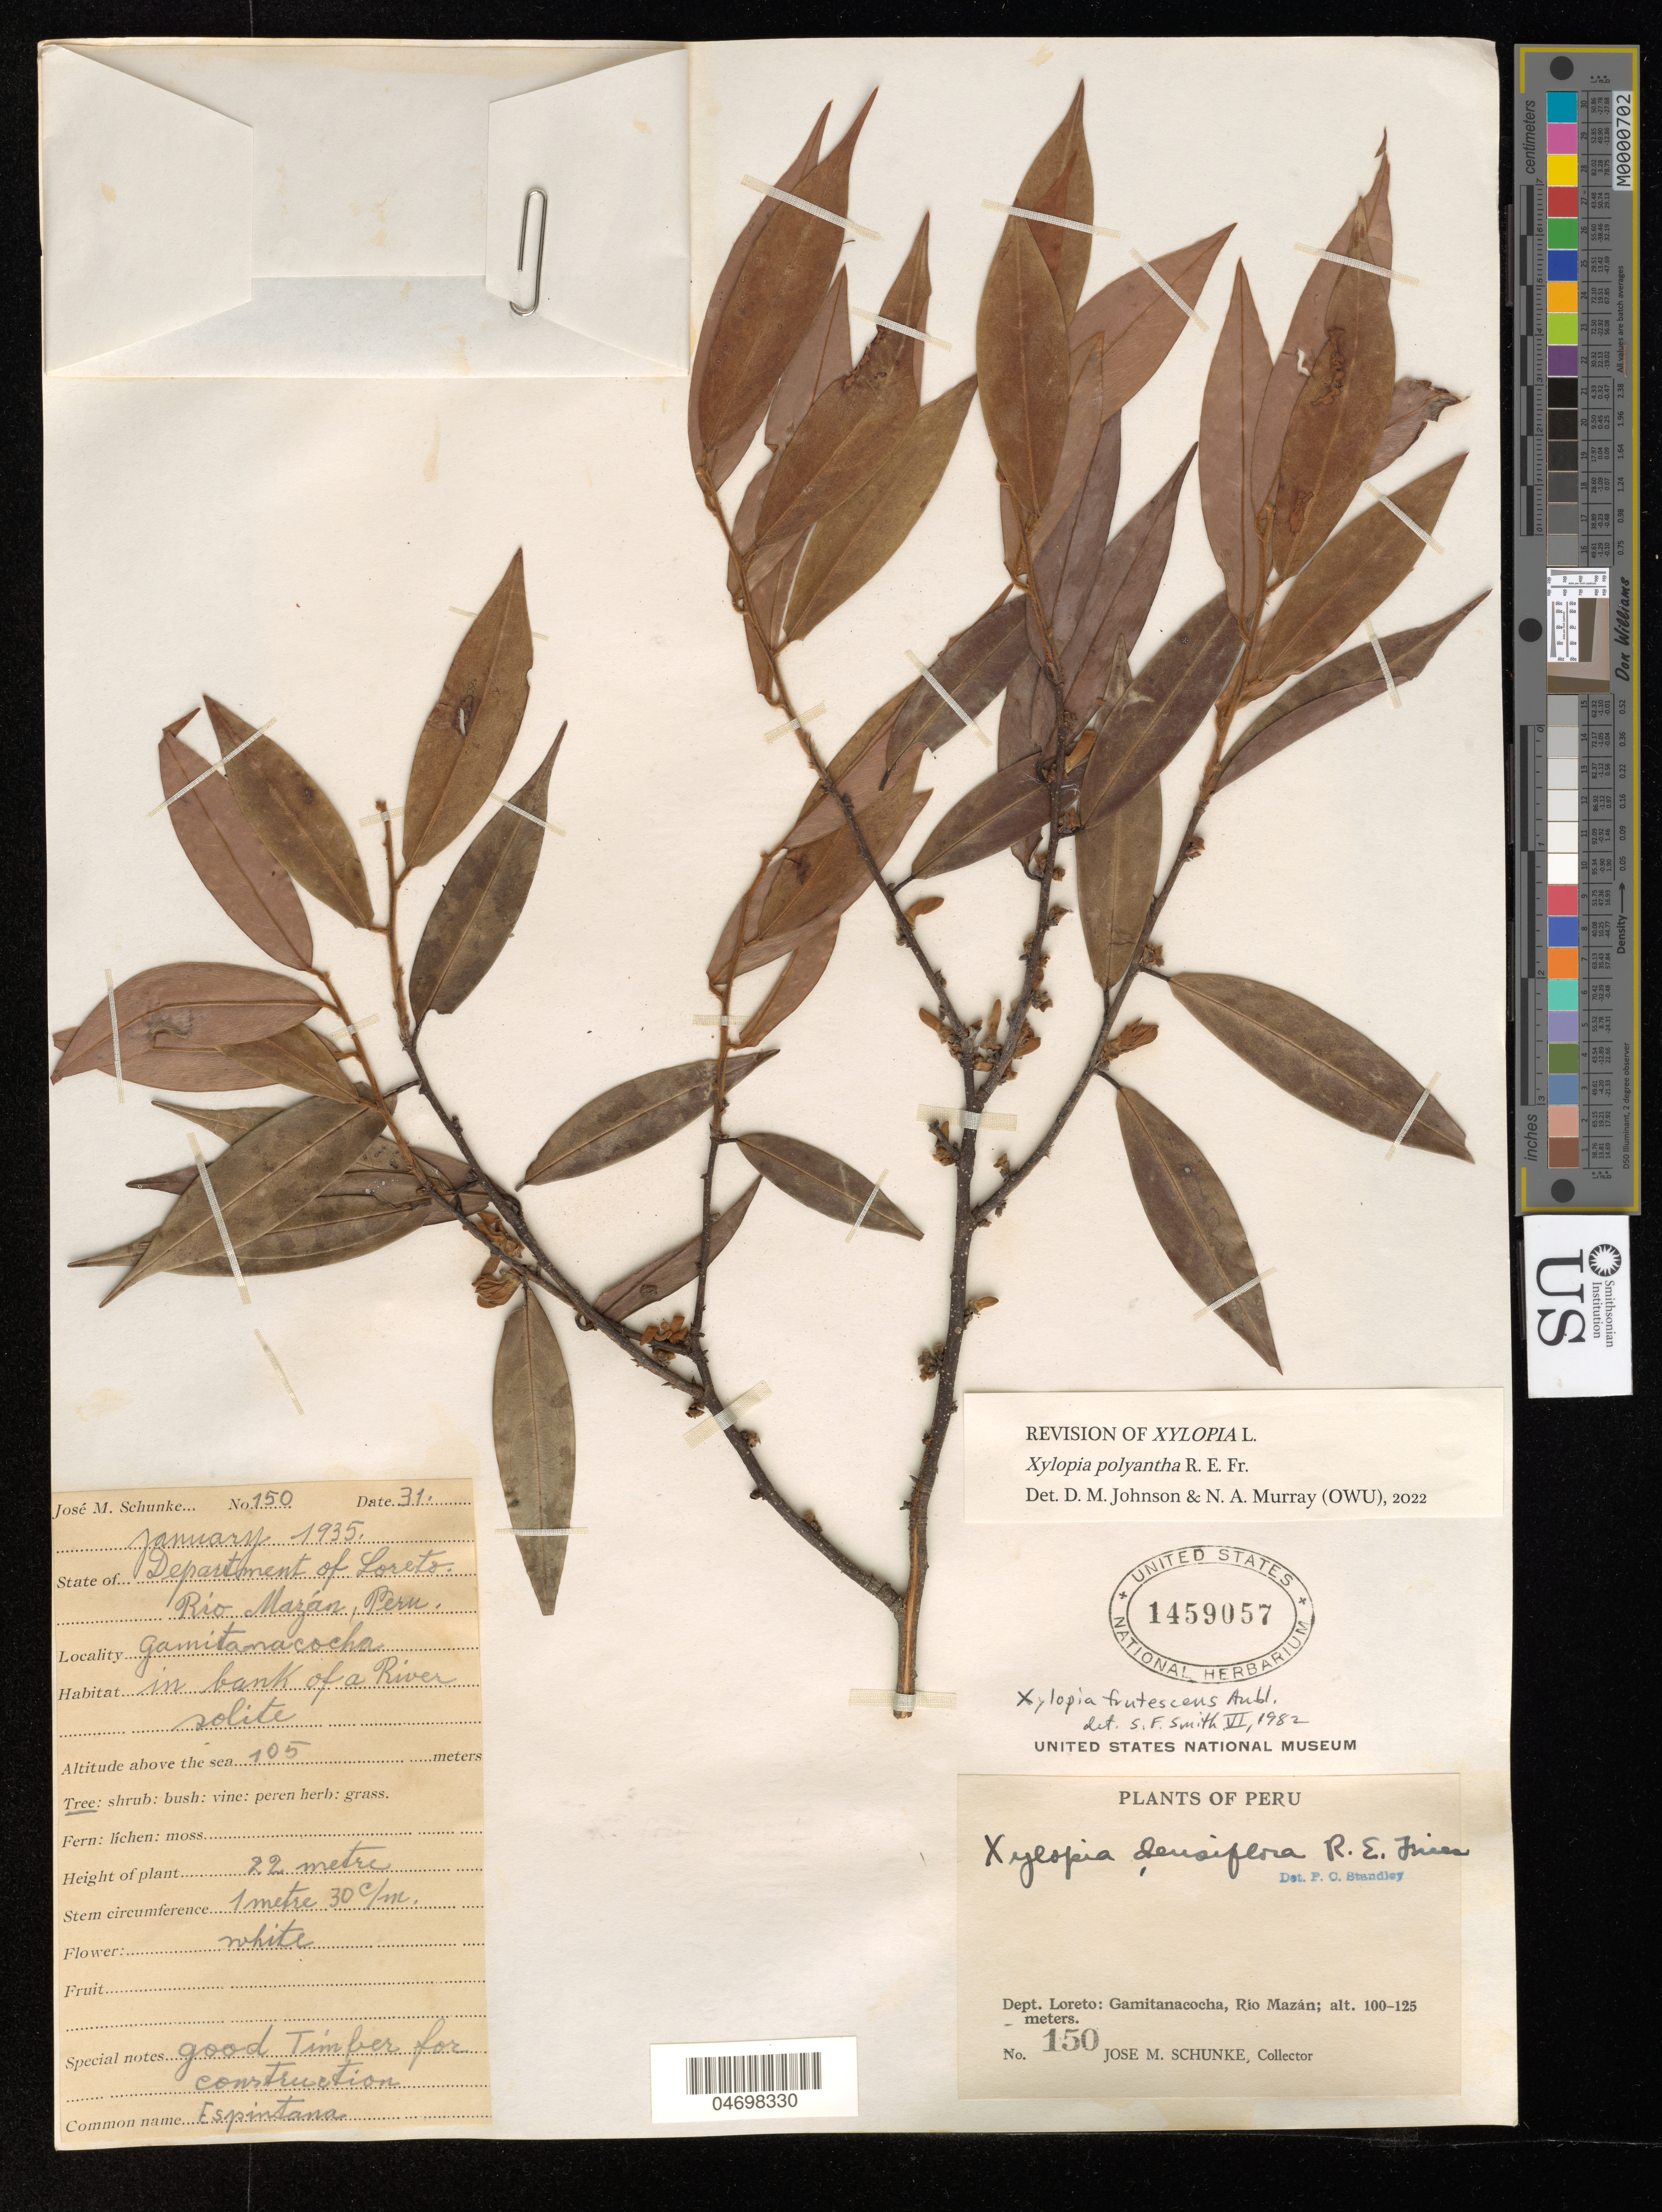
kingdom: Plantae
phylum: Tracheophyta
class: Magnoliopsida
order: Magnoliales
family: Annonaceae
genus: Xylopia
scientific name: Xylopia polyantha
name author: R.E. Fr.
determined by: Johnson, D. M.; Murray, N. A.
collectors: J. Schunke Vigo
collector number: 150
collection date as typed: Jan 1935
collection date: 1935-01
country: Peru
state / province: Loreto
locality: Gamitanacocha, Rio Mazan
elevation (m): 100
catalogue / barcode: US 1459057